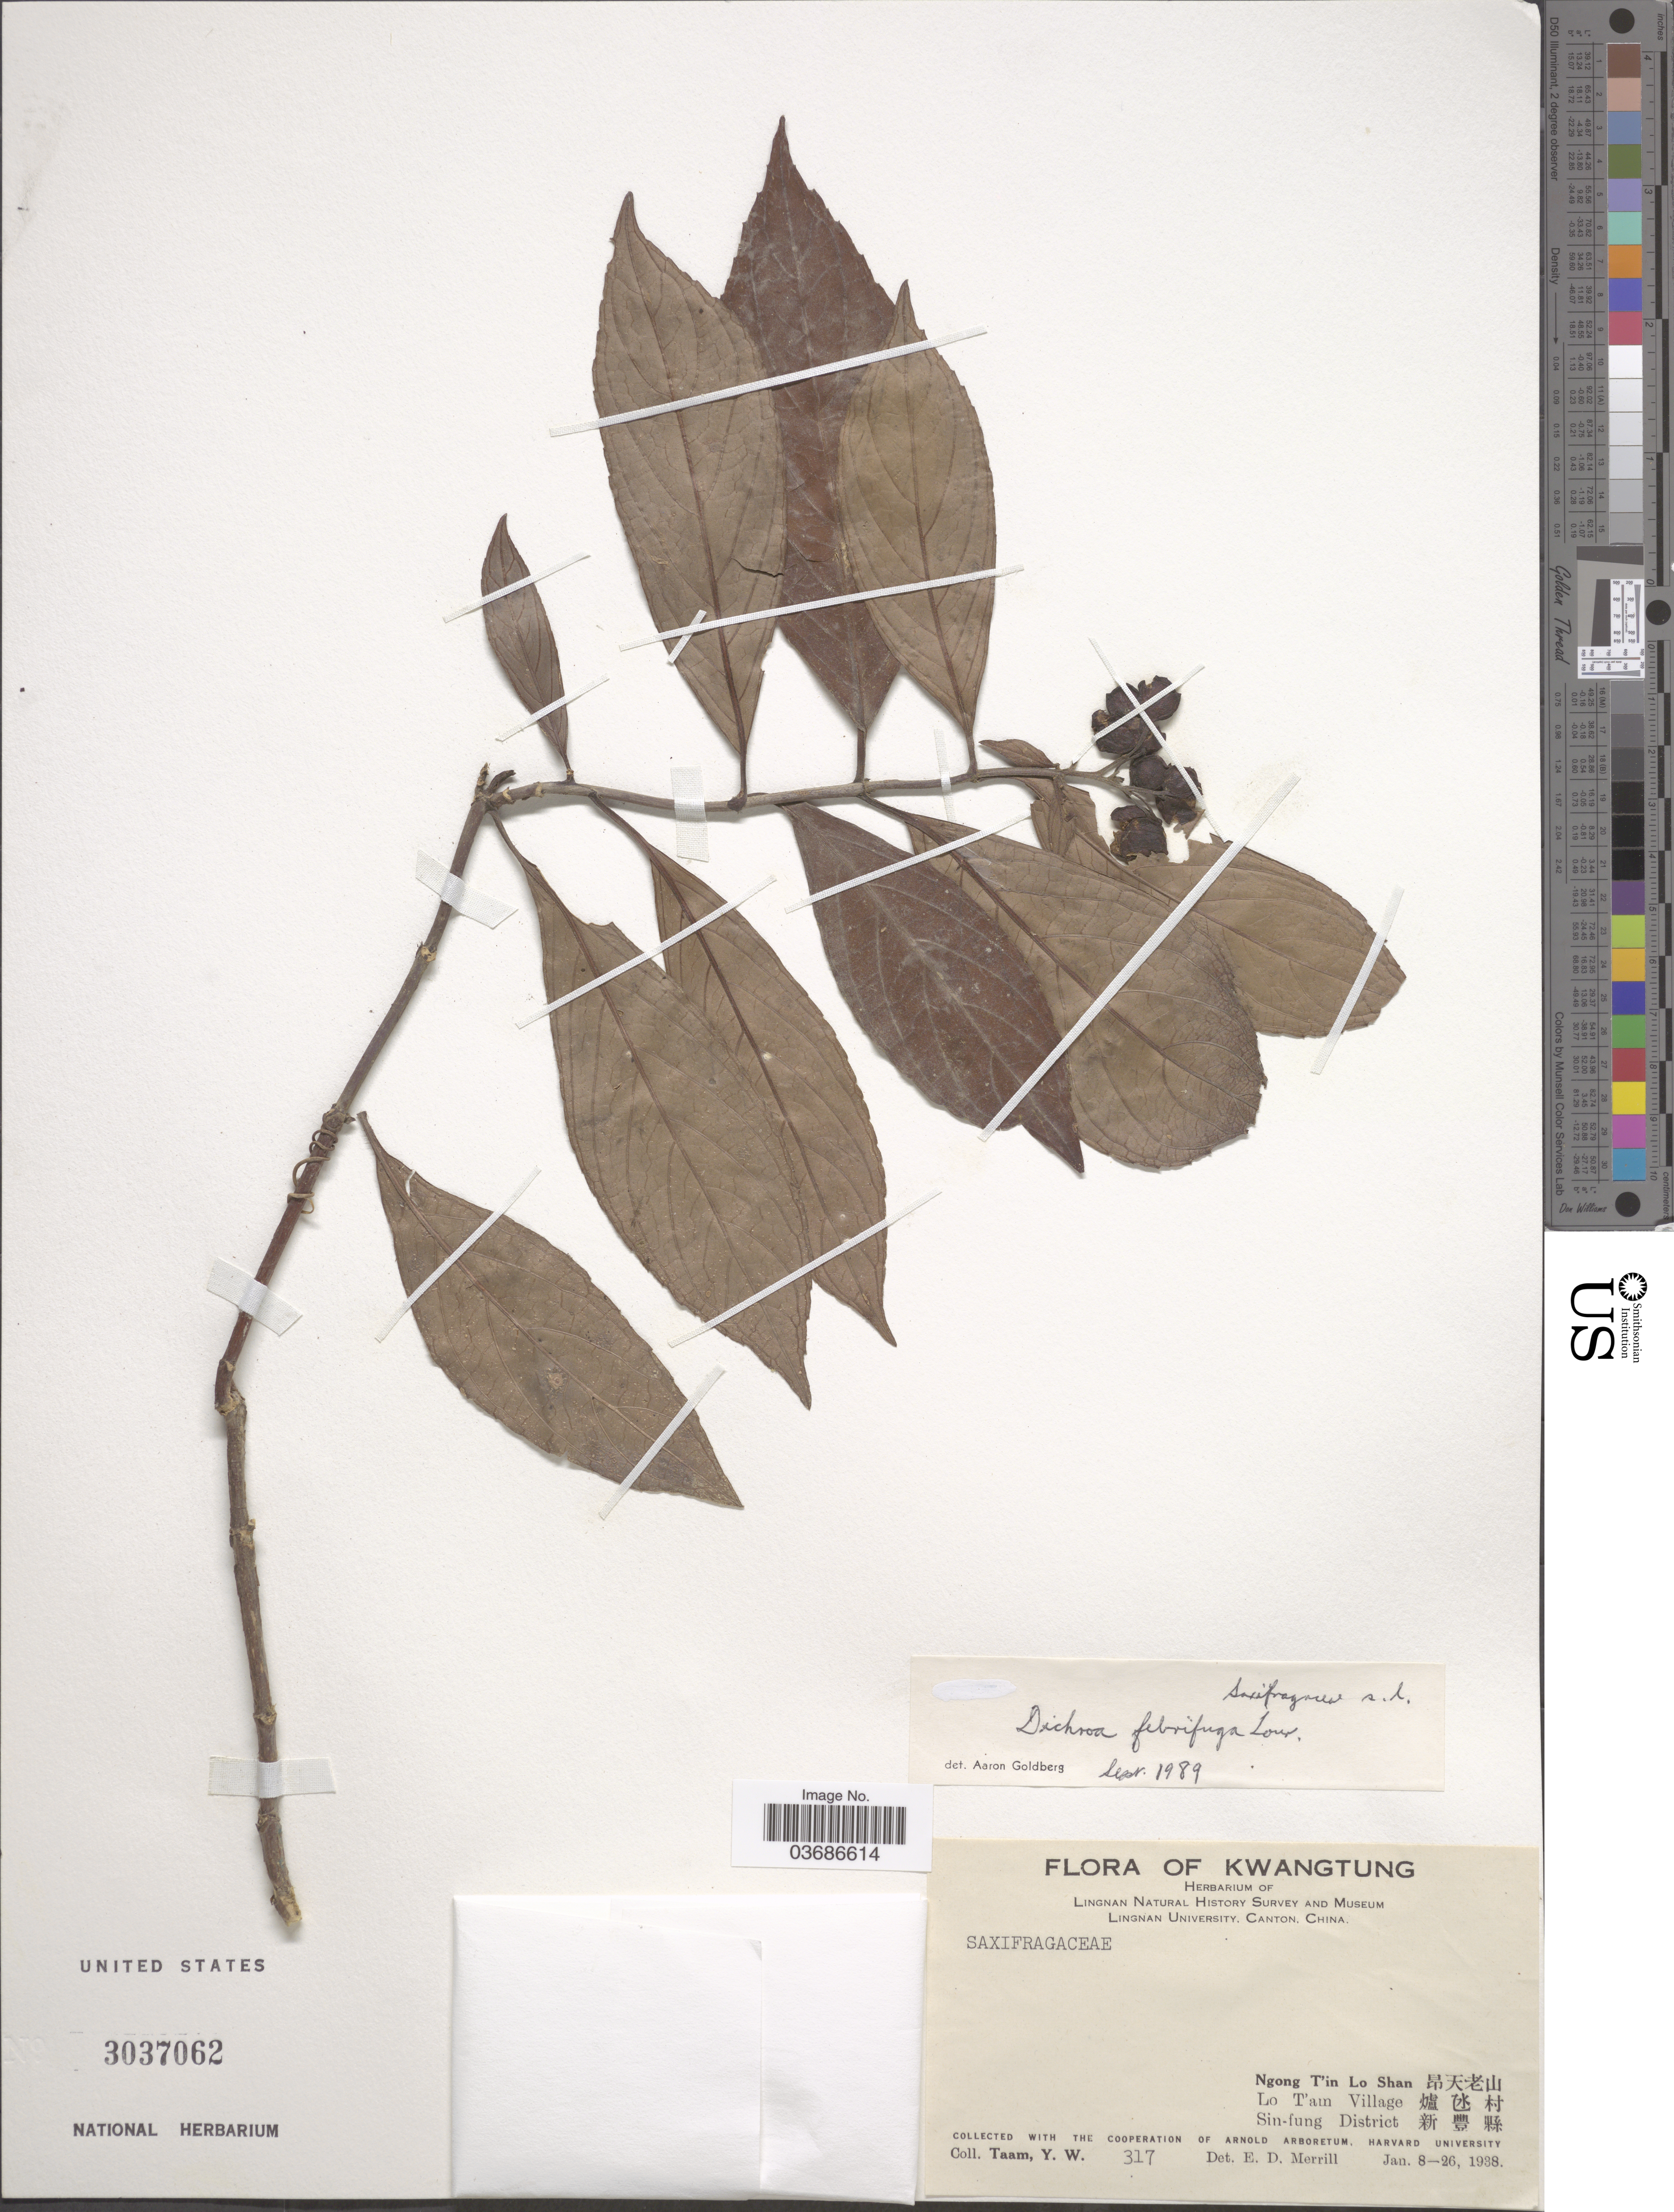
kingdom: Plantae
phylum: Tracheophyta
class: Magnoliopsida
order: Cornales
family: Hydrangeaceae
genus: Hydrangea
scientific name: Hydrangea febrifuga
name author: (Lour.) Y. De Smet & C. Granados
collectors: Y. W. Taam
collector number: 317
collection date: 1938-01-08/1938-01-26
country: China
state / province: Guangdong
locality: Kwangtung. Lingnan Natural History Survey and Museum. Ngong T'in Lo Shan. X. Lo T'am Village. X. Sin-fung District. X.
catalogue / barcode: US 3037062